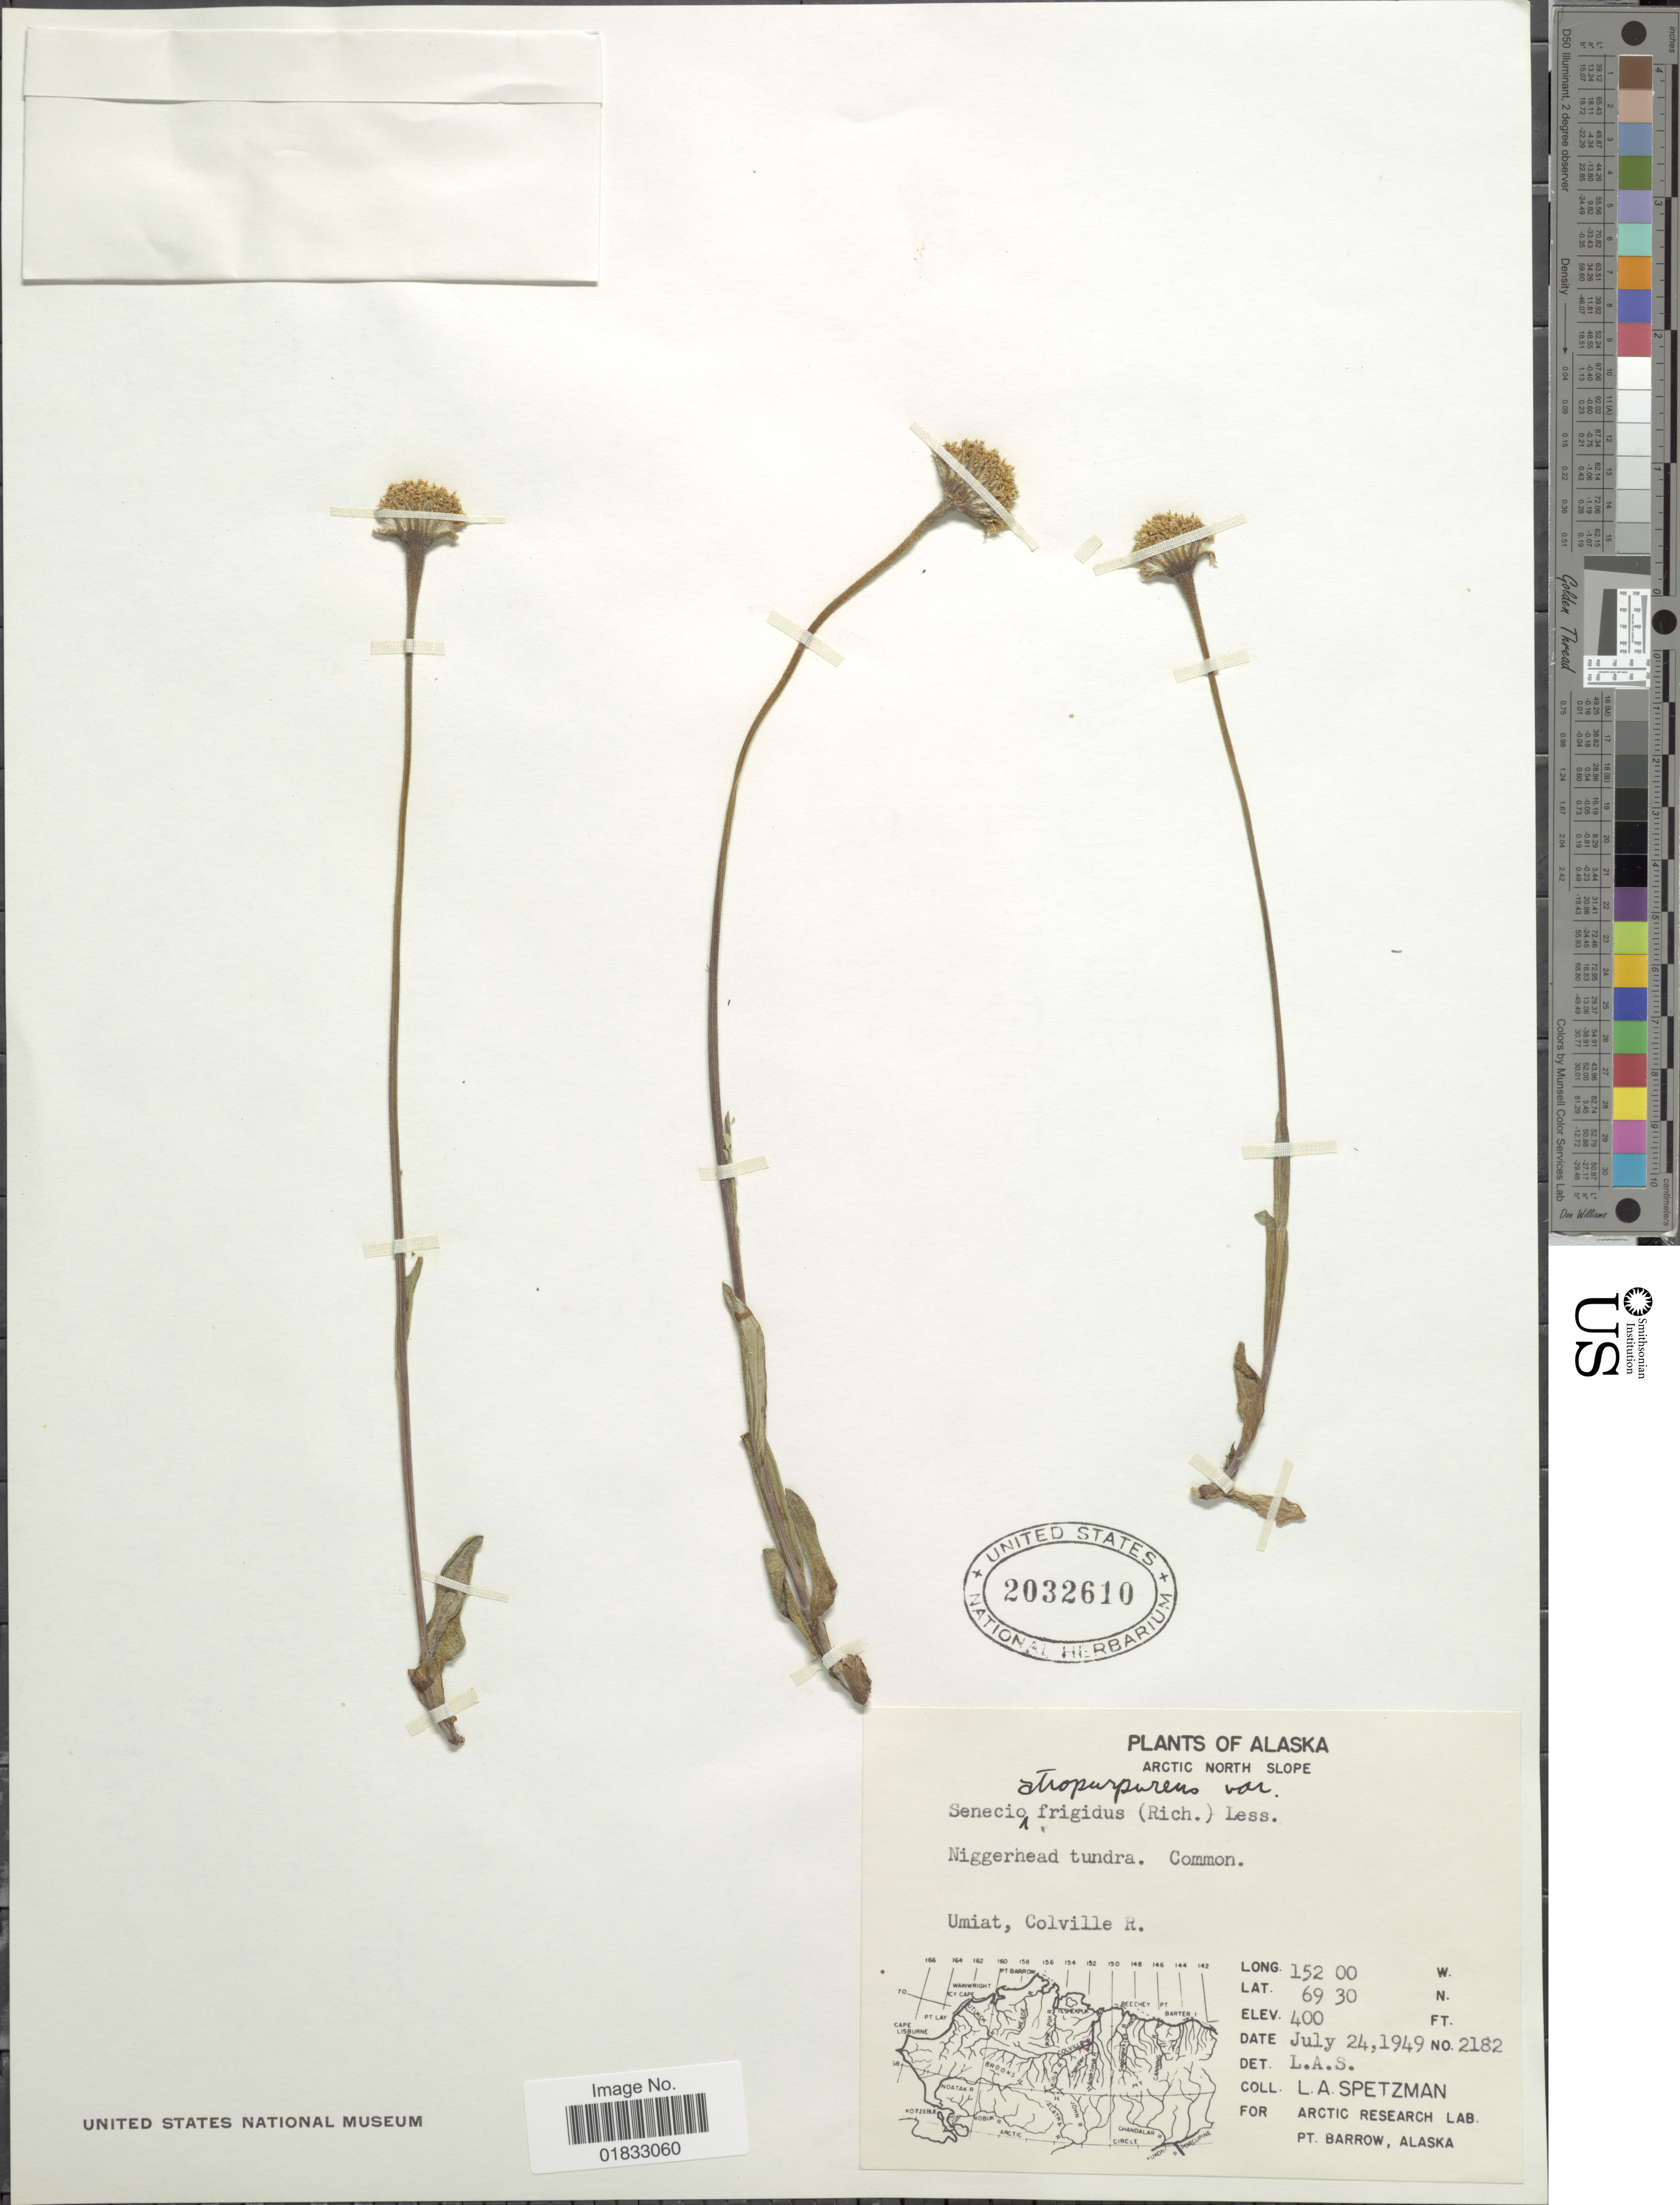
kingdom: Plantae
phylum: Tracheophyta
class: Magnoliopsida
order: Asterales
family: Asteraceae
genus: Tephroseris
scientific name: Tephroseris frigida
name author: (Richardson) Holub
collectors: L. Spetzman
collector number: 2182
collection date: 1949-07-24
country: United States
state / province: Alaska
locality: Arctic North Slope, Umiat, Colville R.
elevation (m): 122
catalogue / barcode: US 2032610